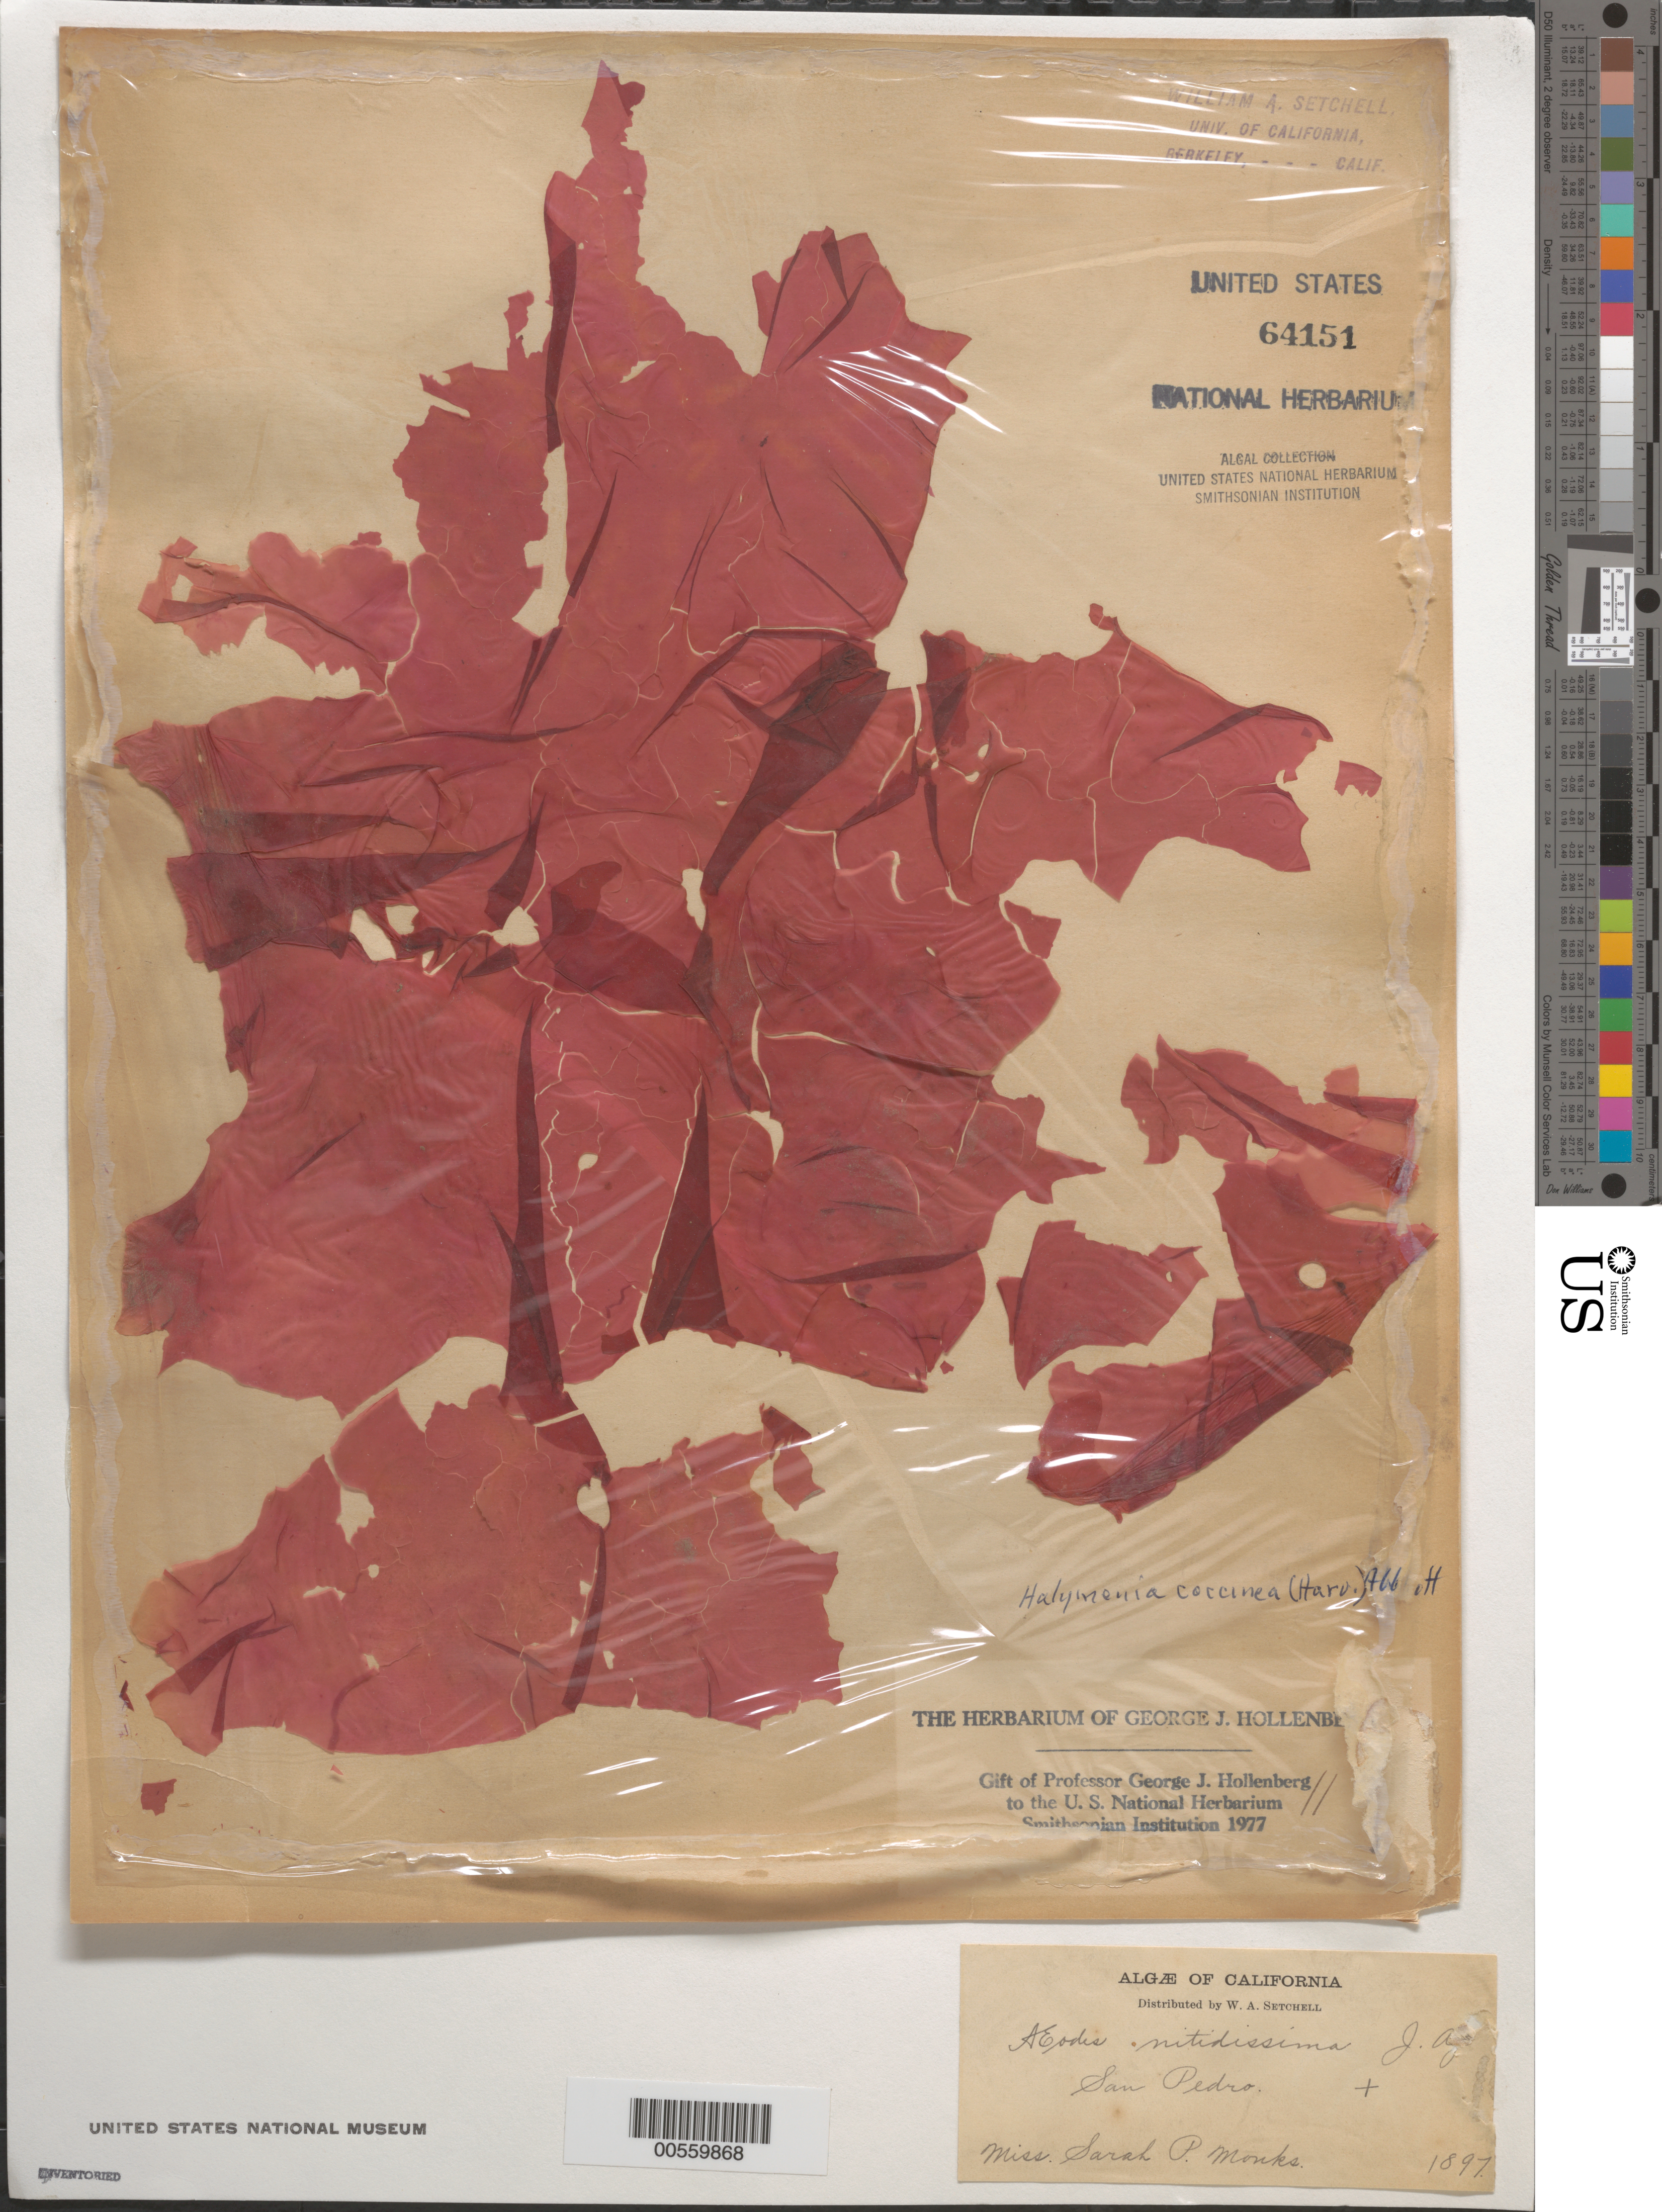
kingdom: Plantae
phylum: Rhodophyta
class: Florideophyceae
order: Gigartinales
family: Dumontiaceae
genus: Weeksia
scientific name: Weeksia coccinea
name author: (Harv.) S.C. Lindstrom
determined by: Algae name updating Project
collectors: S. Monks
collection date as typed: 1897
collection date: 1897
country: United States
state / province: California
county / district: Los Angeles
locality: San Pedro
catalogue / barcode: US 64151